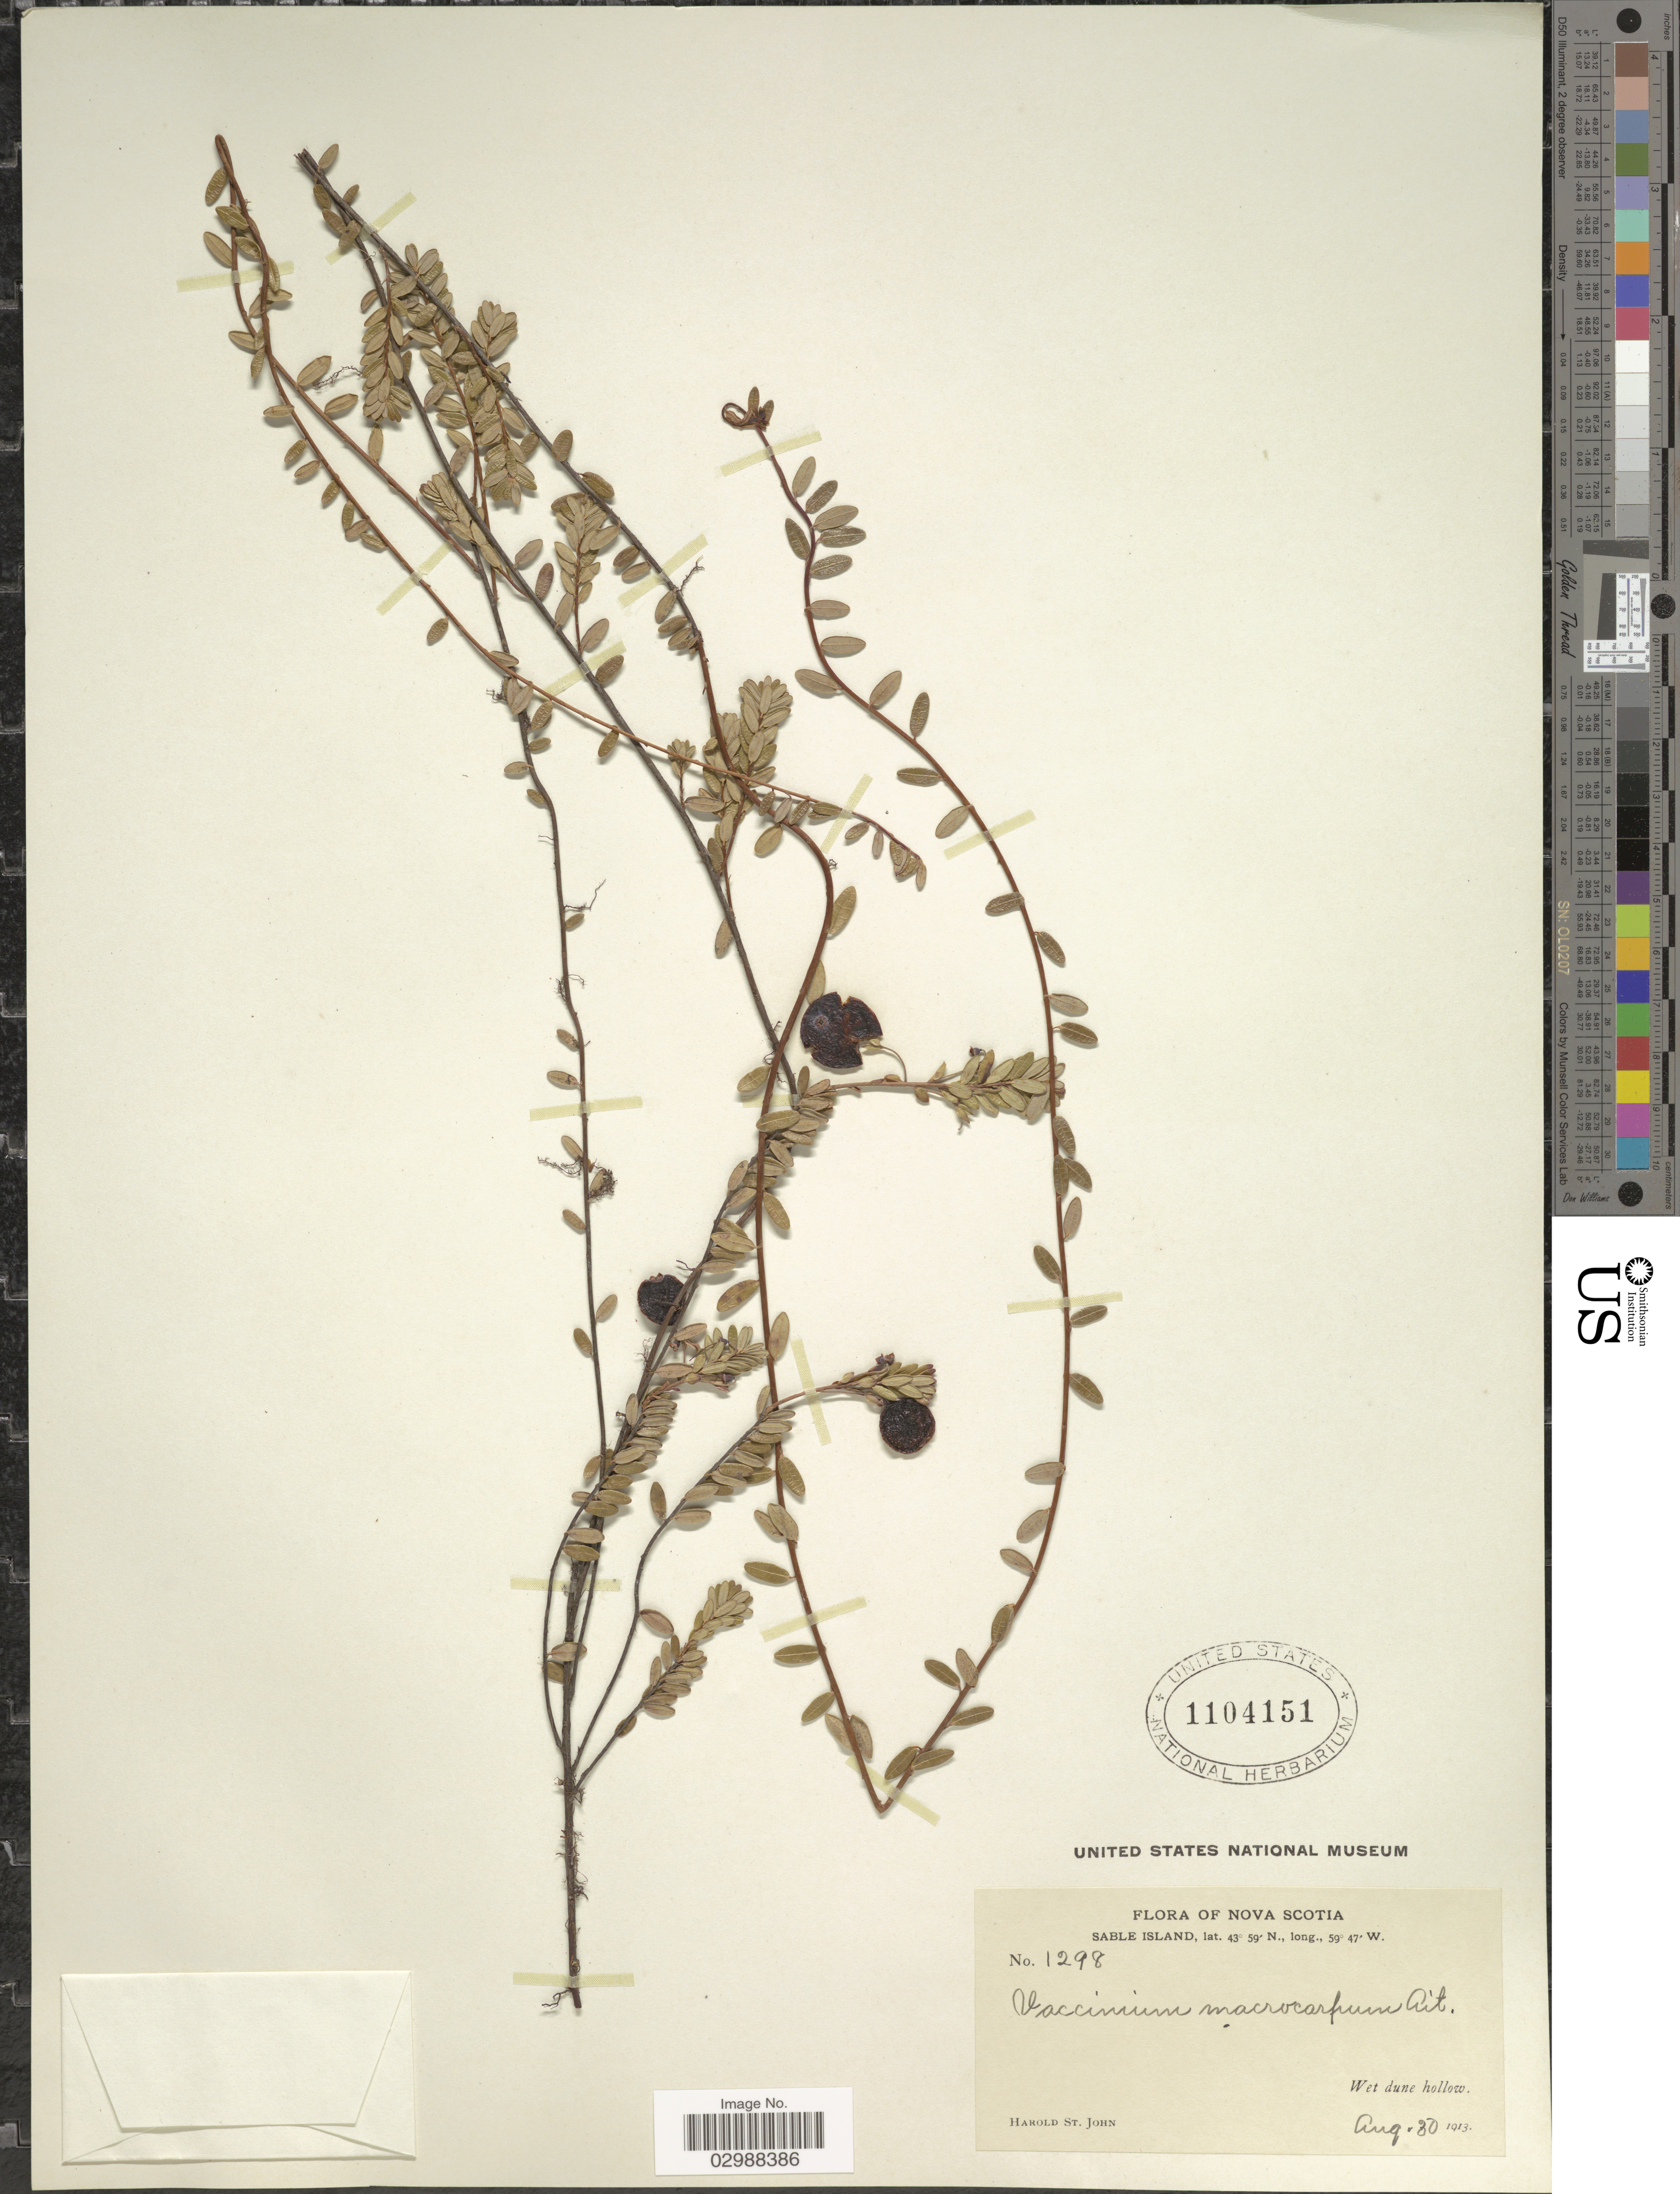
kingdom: Plantae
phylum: Tracheophyta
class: Magnoliopsida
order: Ericales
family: Ericaceae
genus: Vaccinium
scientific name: Vaccinium macrocarpon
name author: Aiton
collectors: H. St. John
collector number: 1298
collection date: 1913-08-30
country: Canada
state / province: Nova Scotia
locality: Sable Island. Wet dune hollow.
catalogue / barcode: US 1104151